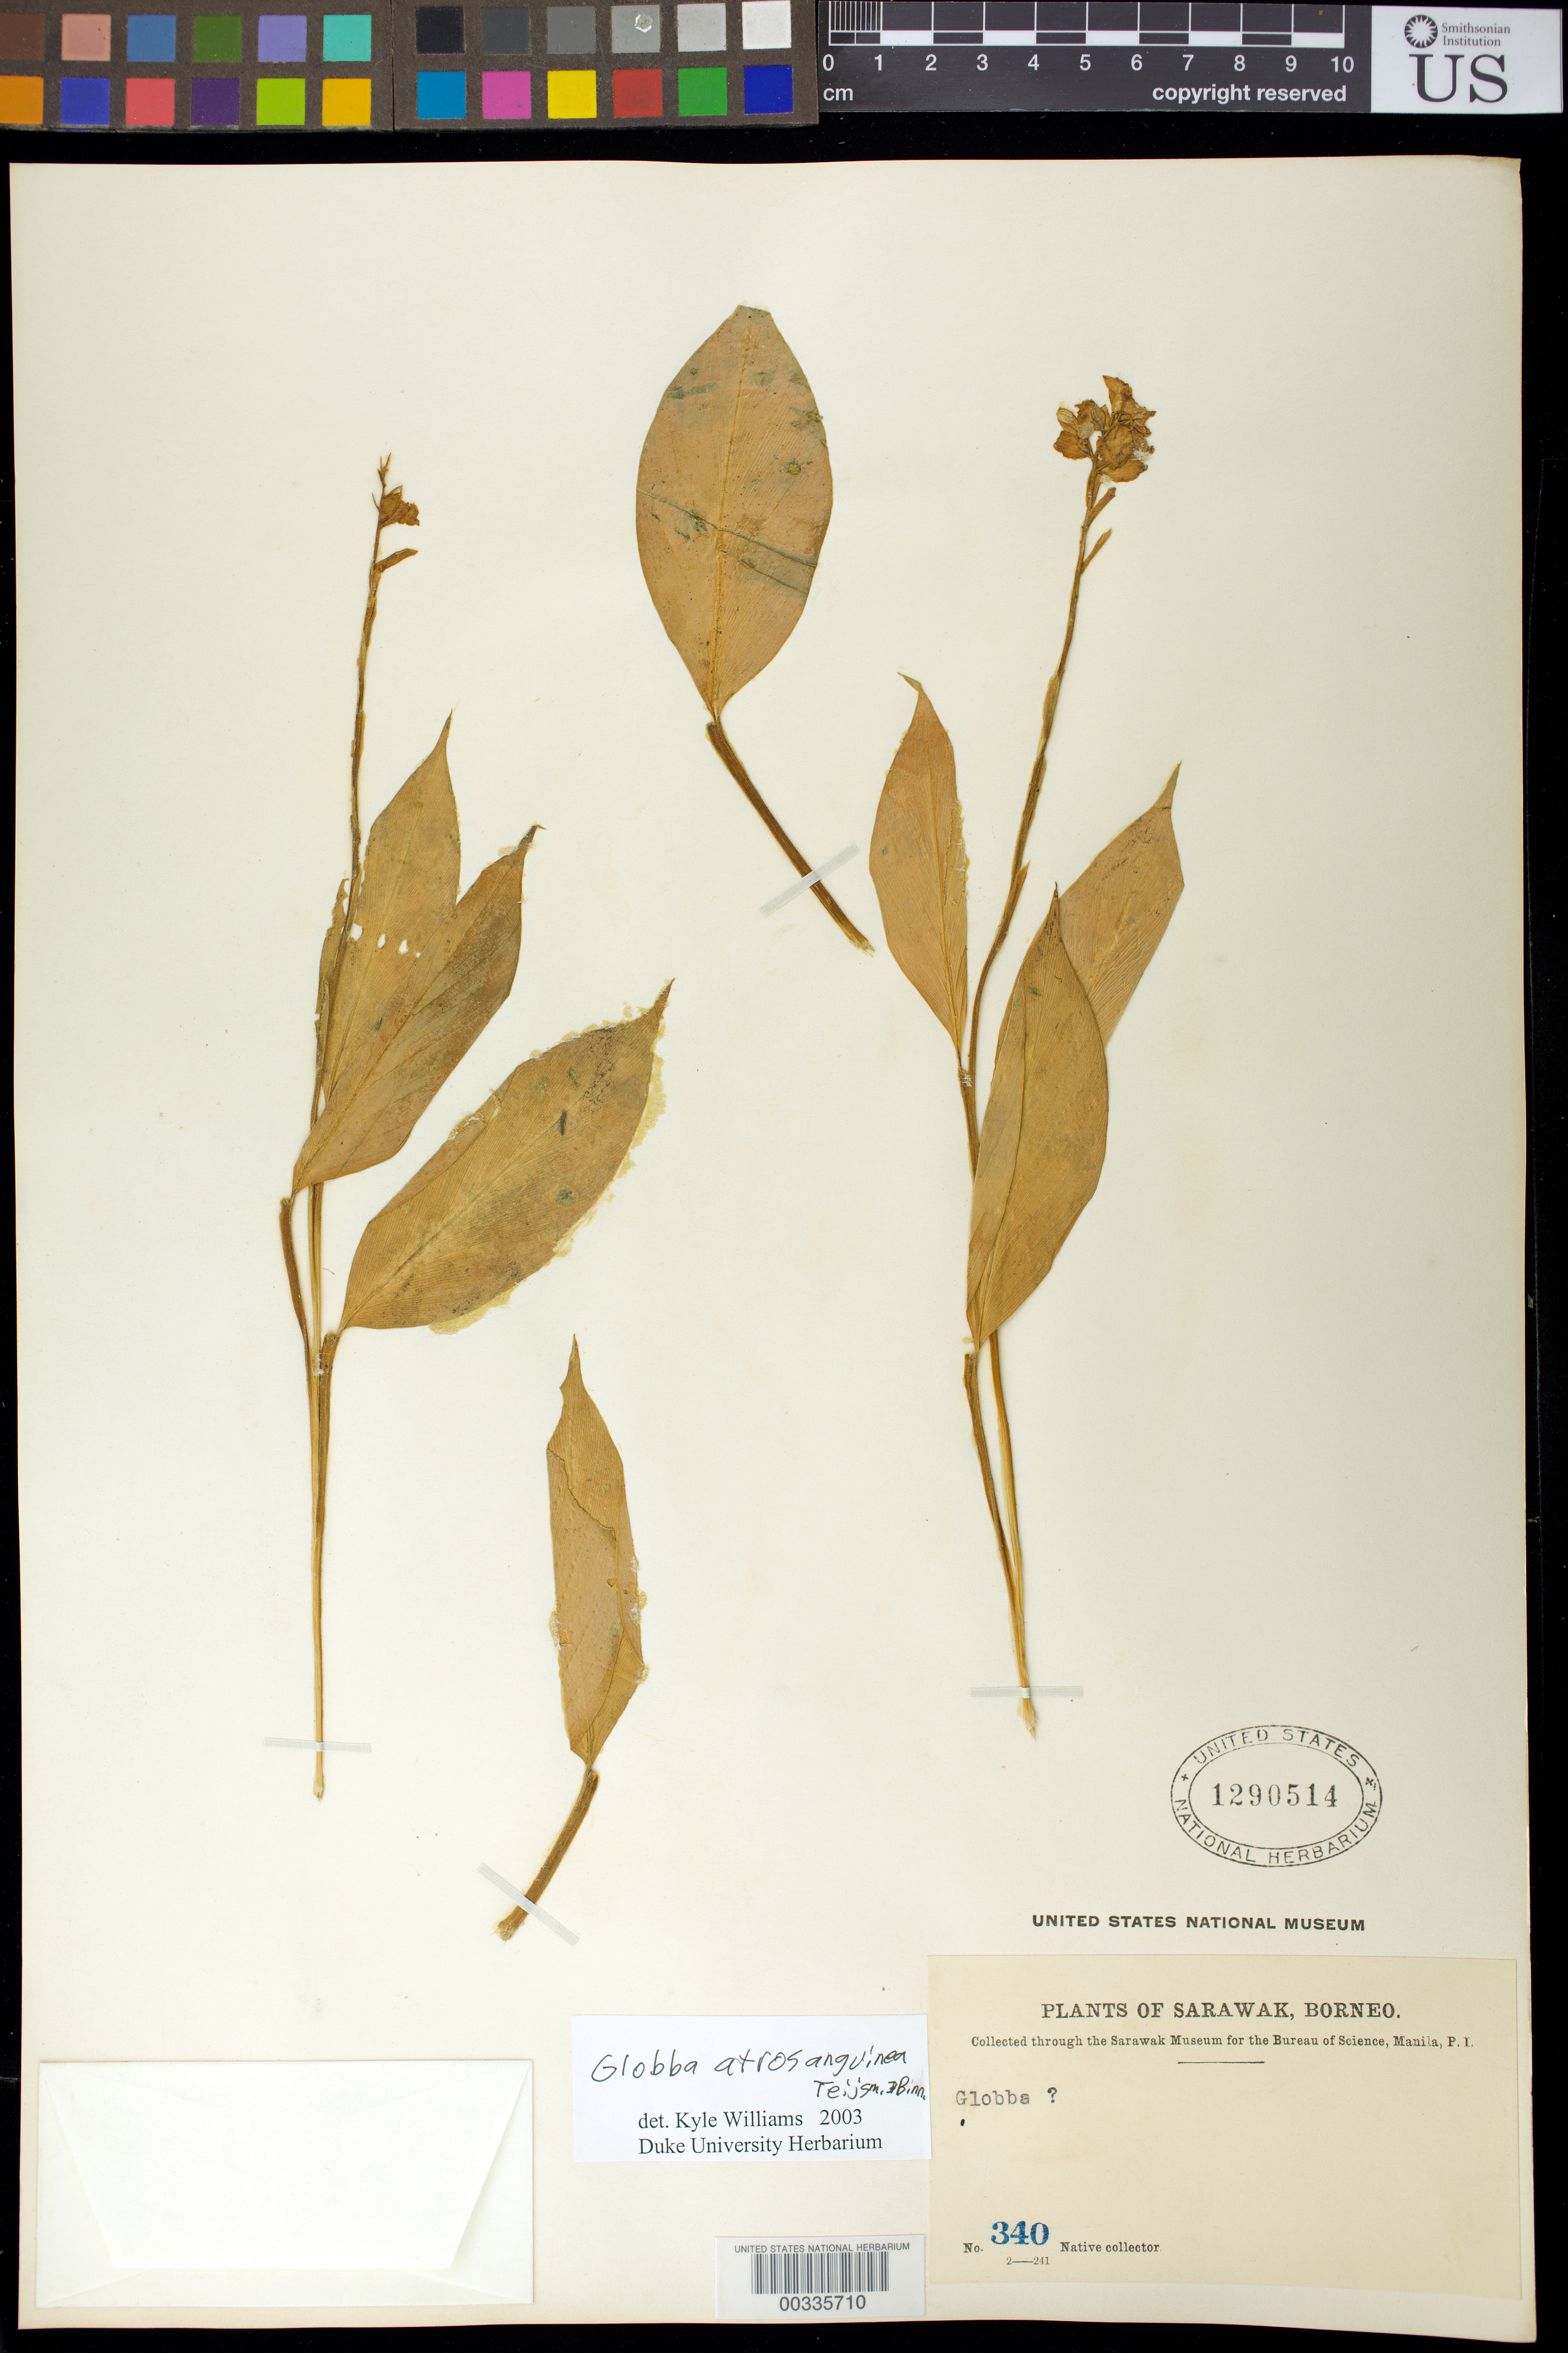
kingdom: Plantae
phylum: Tracheophyta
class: Liliopsida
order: Zingiberales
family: Zingiberaceae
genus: Globba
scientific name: Globba atrosanguinea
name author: Teijsm. & Binn.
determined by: Williams, K. J.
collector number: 340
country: Malaysia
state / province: Sarawak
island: Borneo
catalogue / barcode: US 1290514